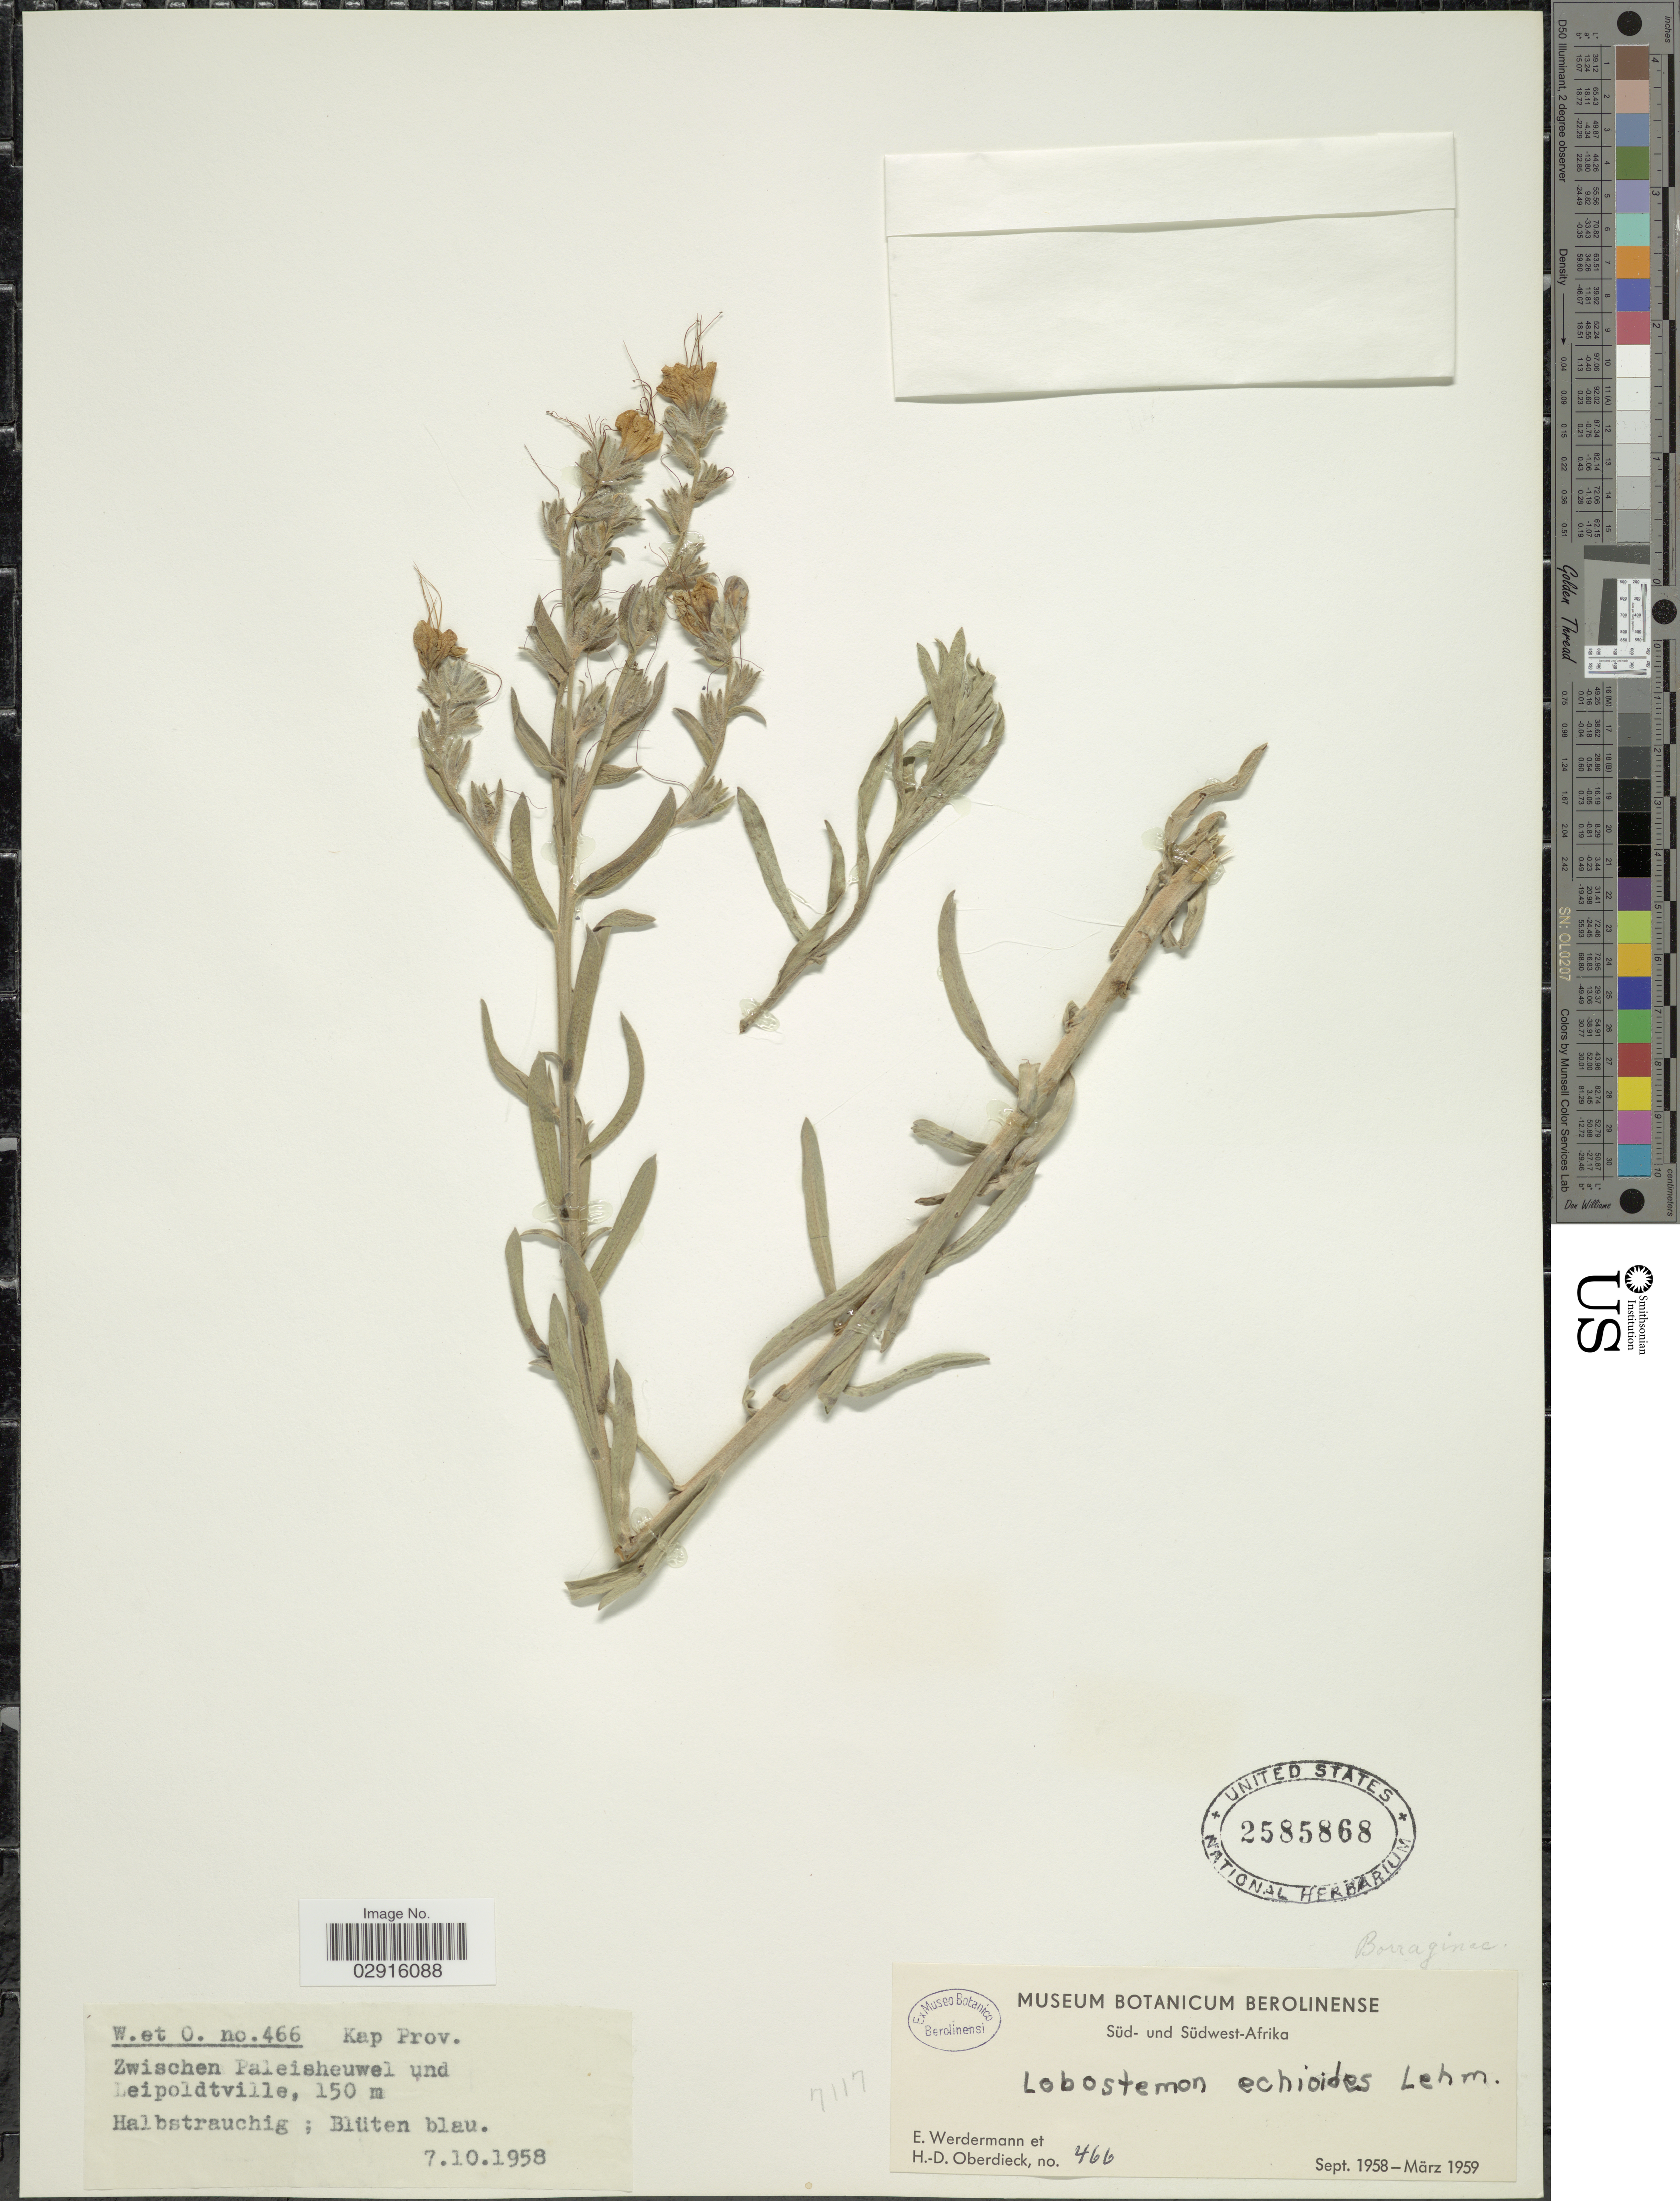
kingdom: Plantae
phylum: Tracheophyta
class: Magnoliopsida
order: Boraginales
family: Boraginaceae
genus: Lobostemon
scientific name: Lobostemon echioides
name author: Lehm.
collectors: E. Werdermann & H. Oberdieck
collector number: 466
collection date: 1958-10-07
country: South Africa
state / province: Western Cape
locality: Kap. Prov. Zwischen Paleisheuvel und Leipoldtville.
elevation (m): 150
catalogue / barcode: US 2585868